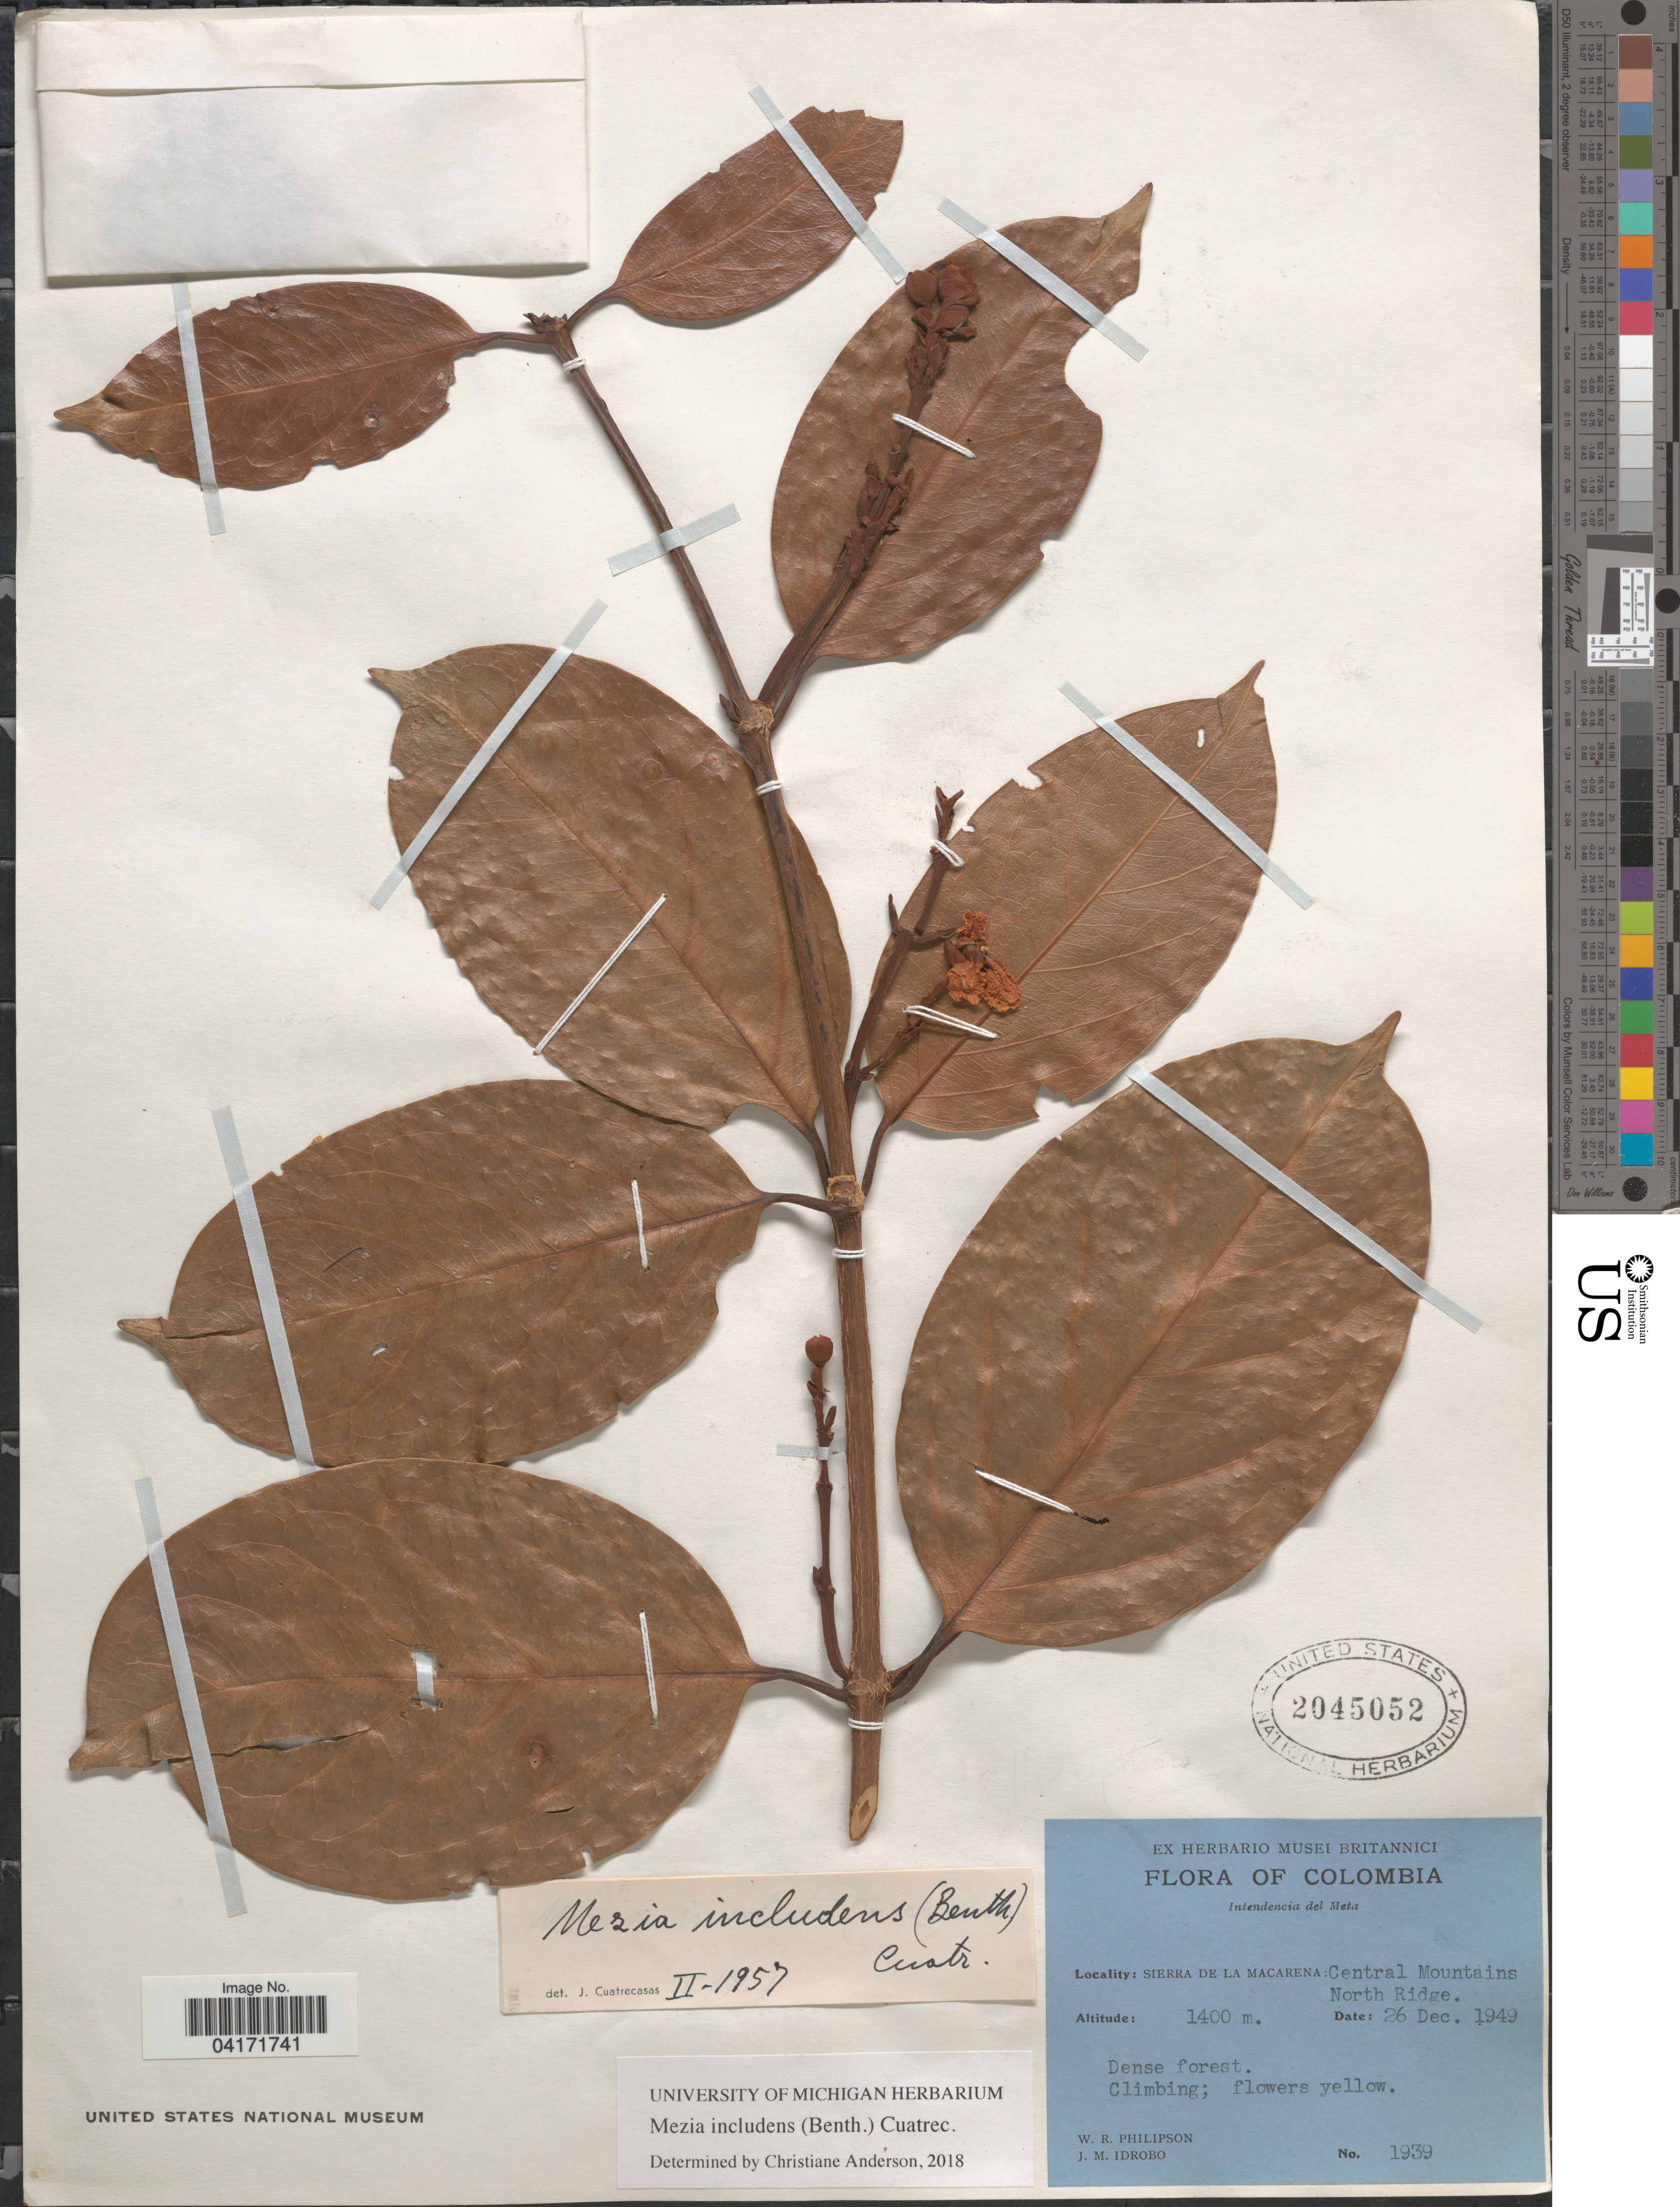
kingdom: Plantae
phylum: Tracheophyta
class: Magnoliopsida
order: Malpighiales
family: Malpighiaceae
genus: Mezia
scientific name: Mezia includens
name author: (Benth.) Cuatrec.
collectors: W. R. Philipson & J. M. Idrobo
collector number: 1939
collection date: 1949-12-26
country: Colombia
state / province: Meta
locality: Intendencia del Meta. Sierra de la Macarena: Central Mountains North Ridge.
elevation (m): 1400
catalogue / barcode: US 2045052